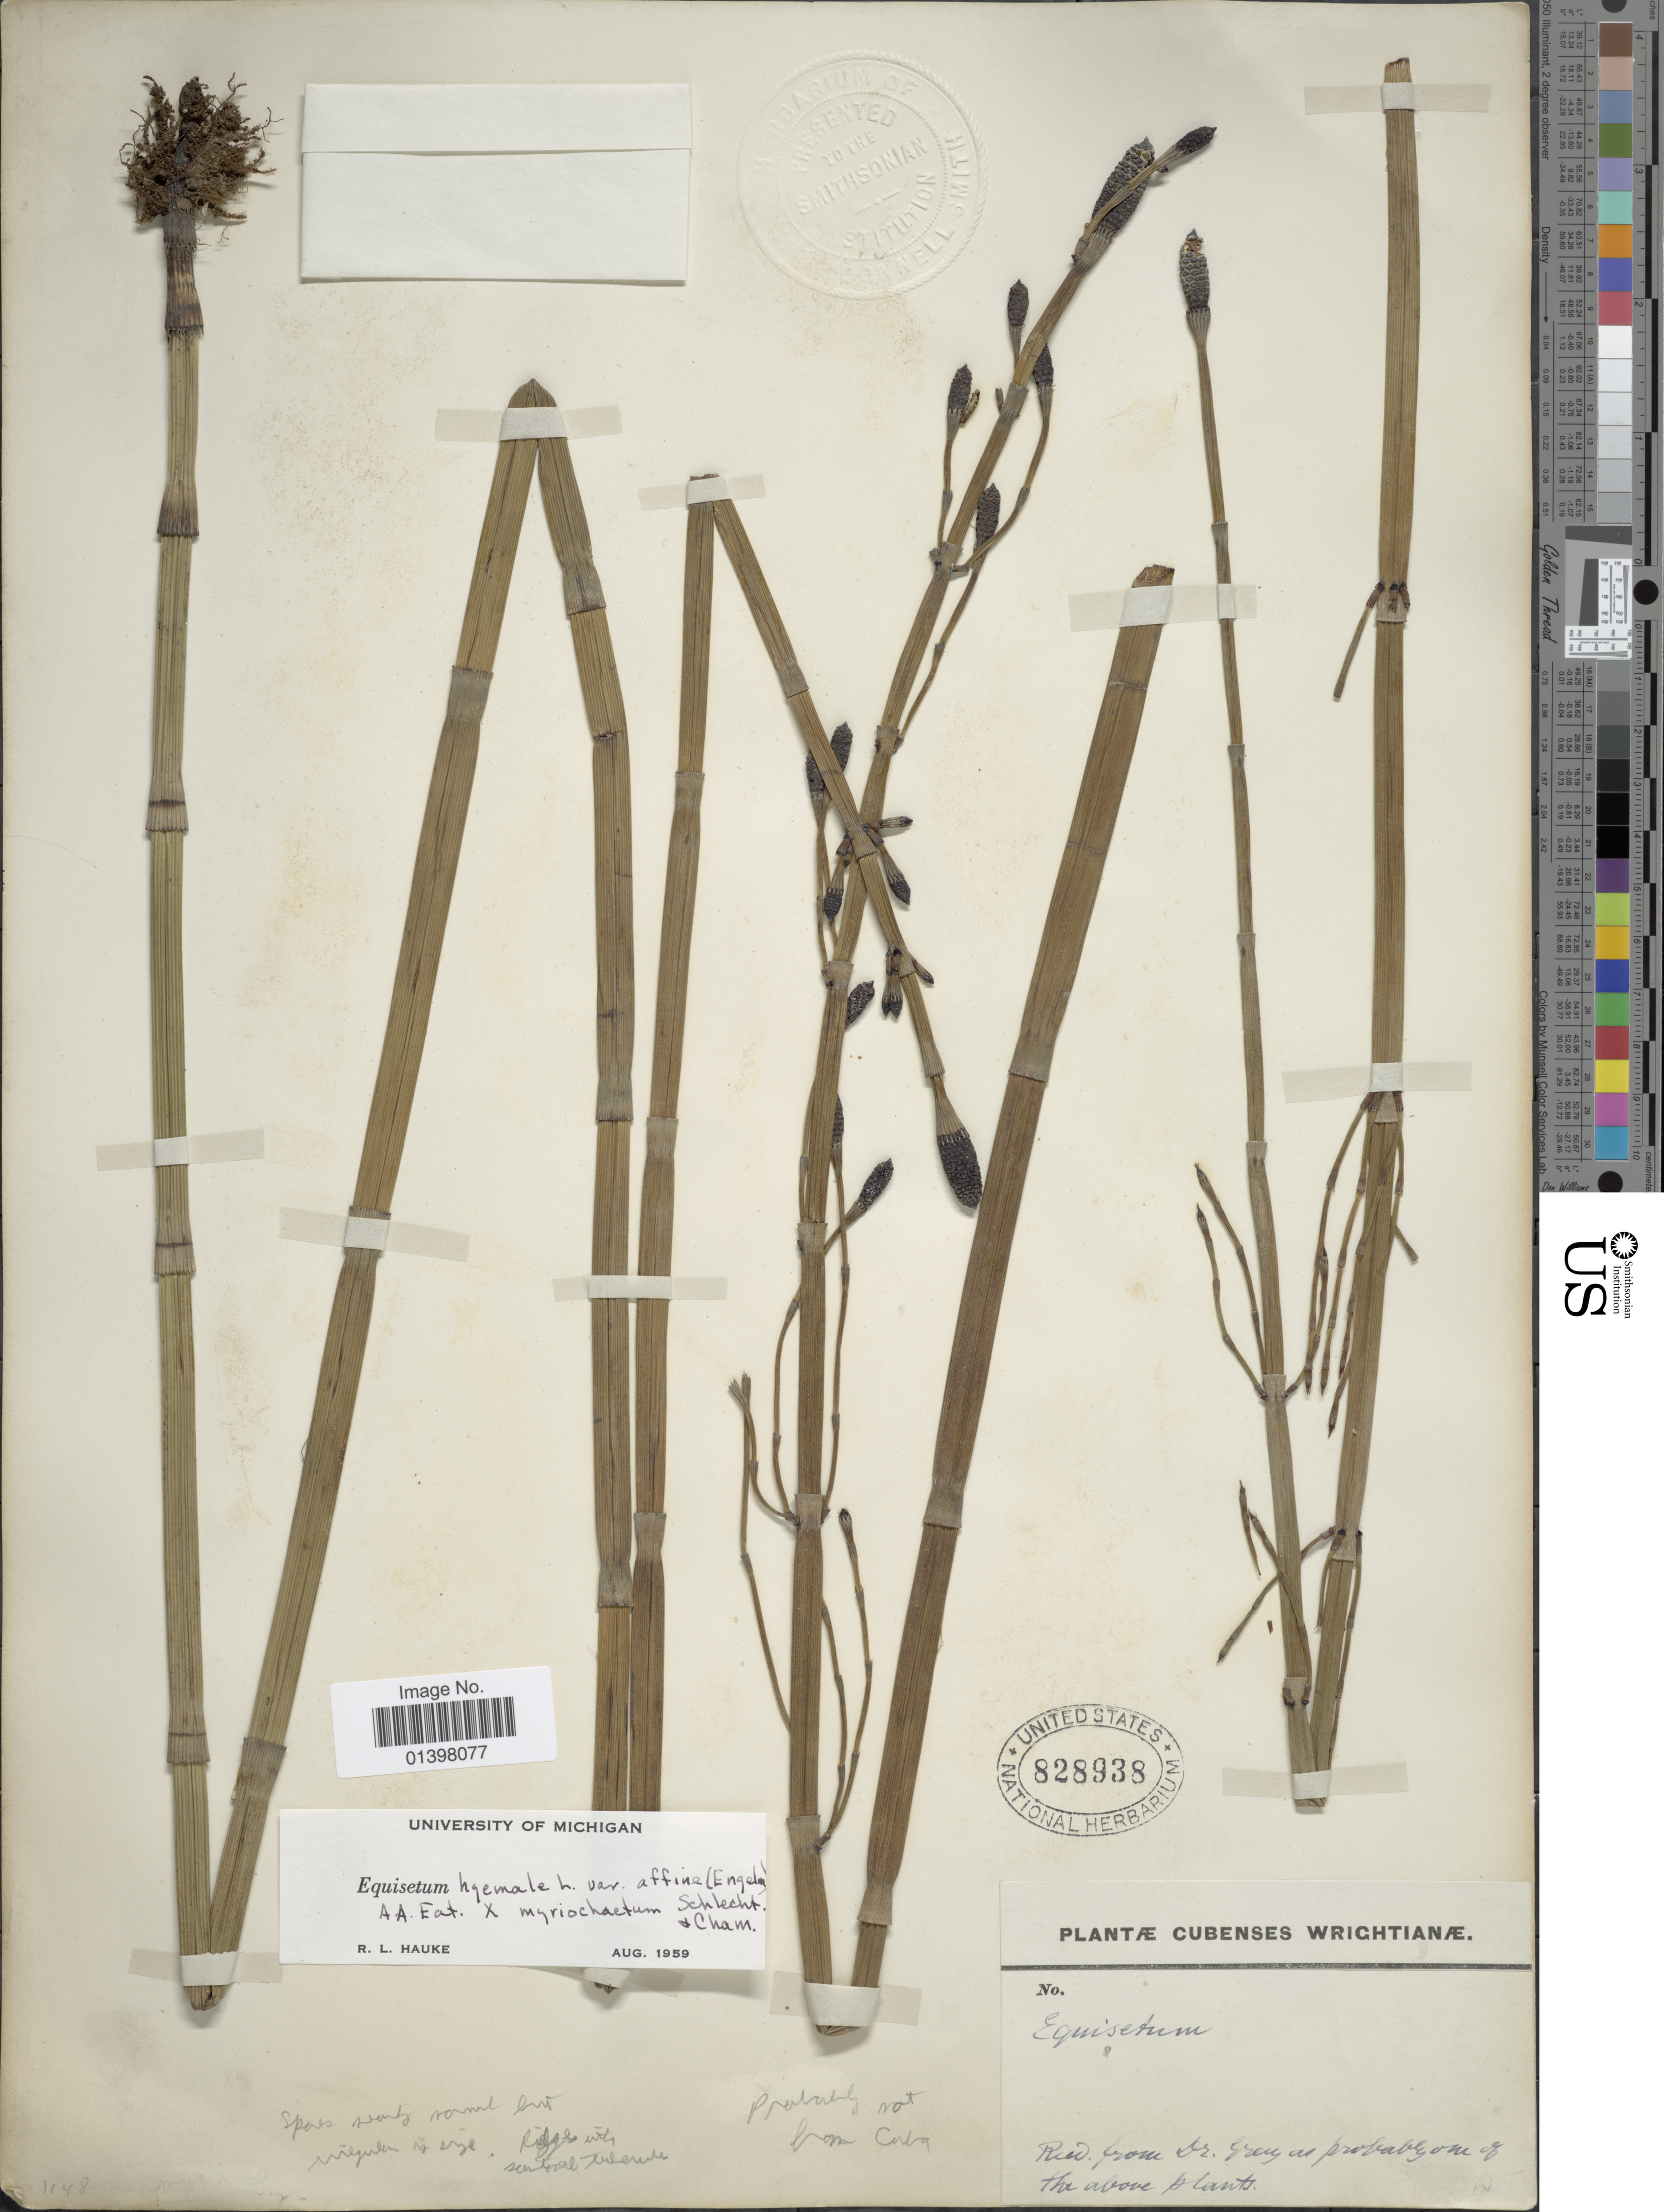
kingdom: Plantae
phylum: Tracheophyta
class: Polypodiopsida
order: Equisetales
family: Equisetaceae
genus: Equisetum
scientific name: Equisetum giganteum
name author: L.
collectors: Wright, --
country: Cuba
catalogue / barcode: US 828938